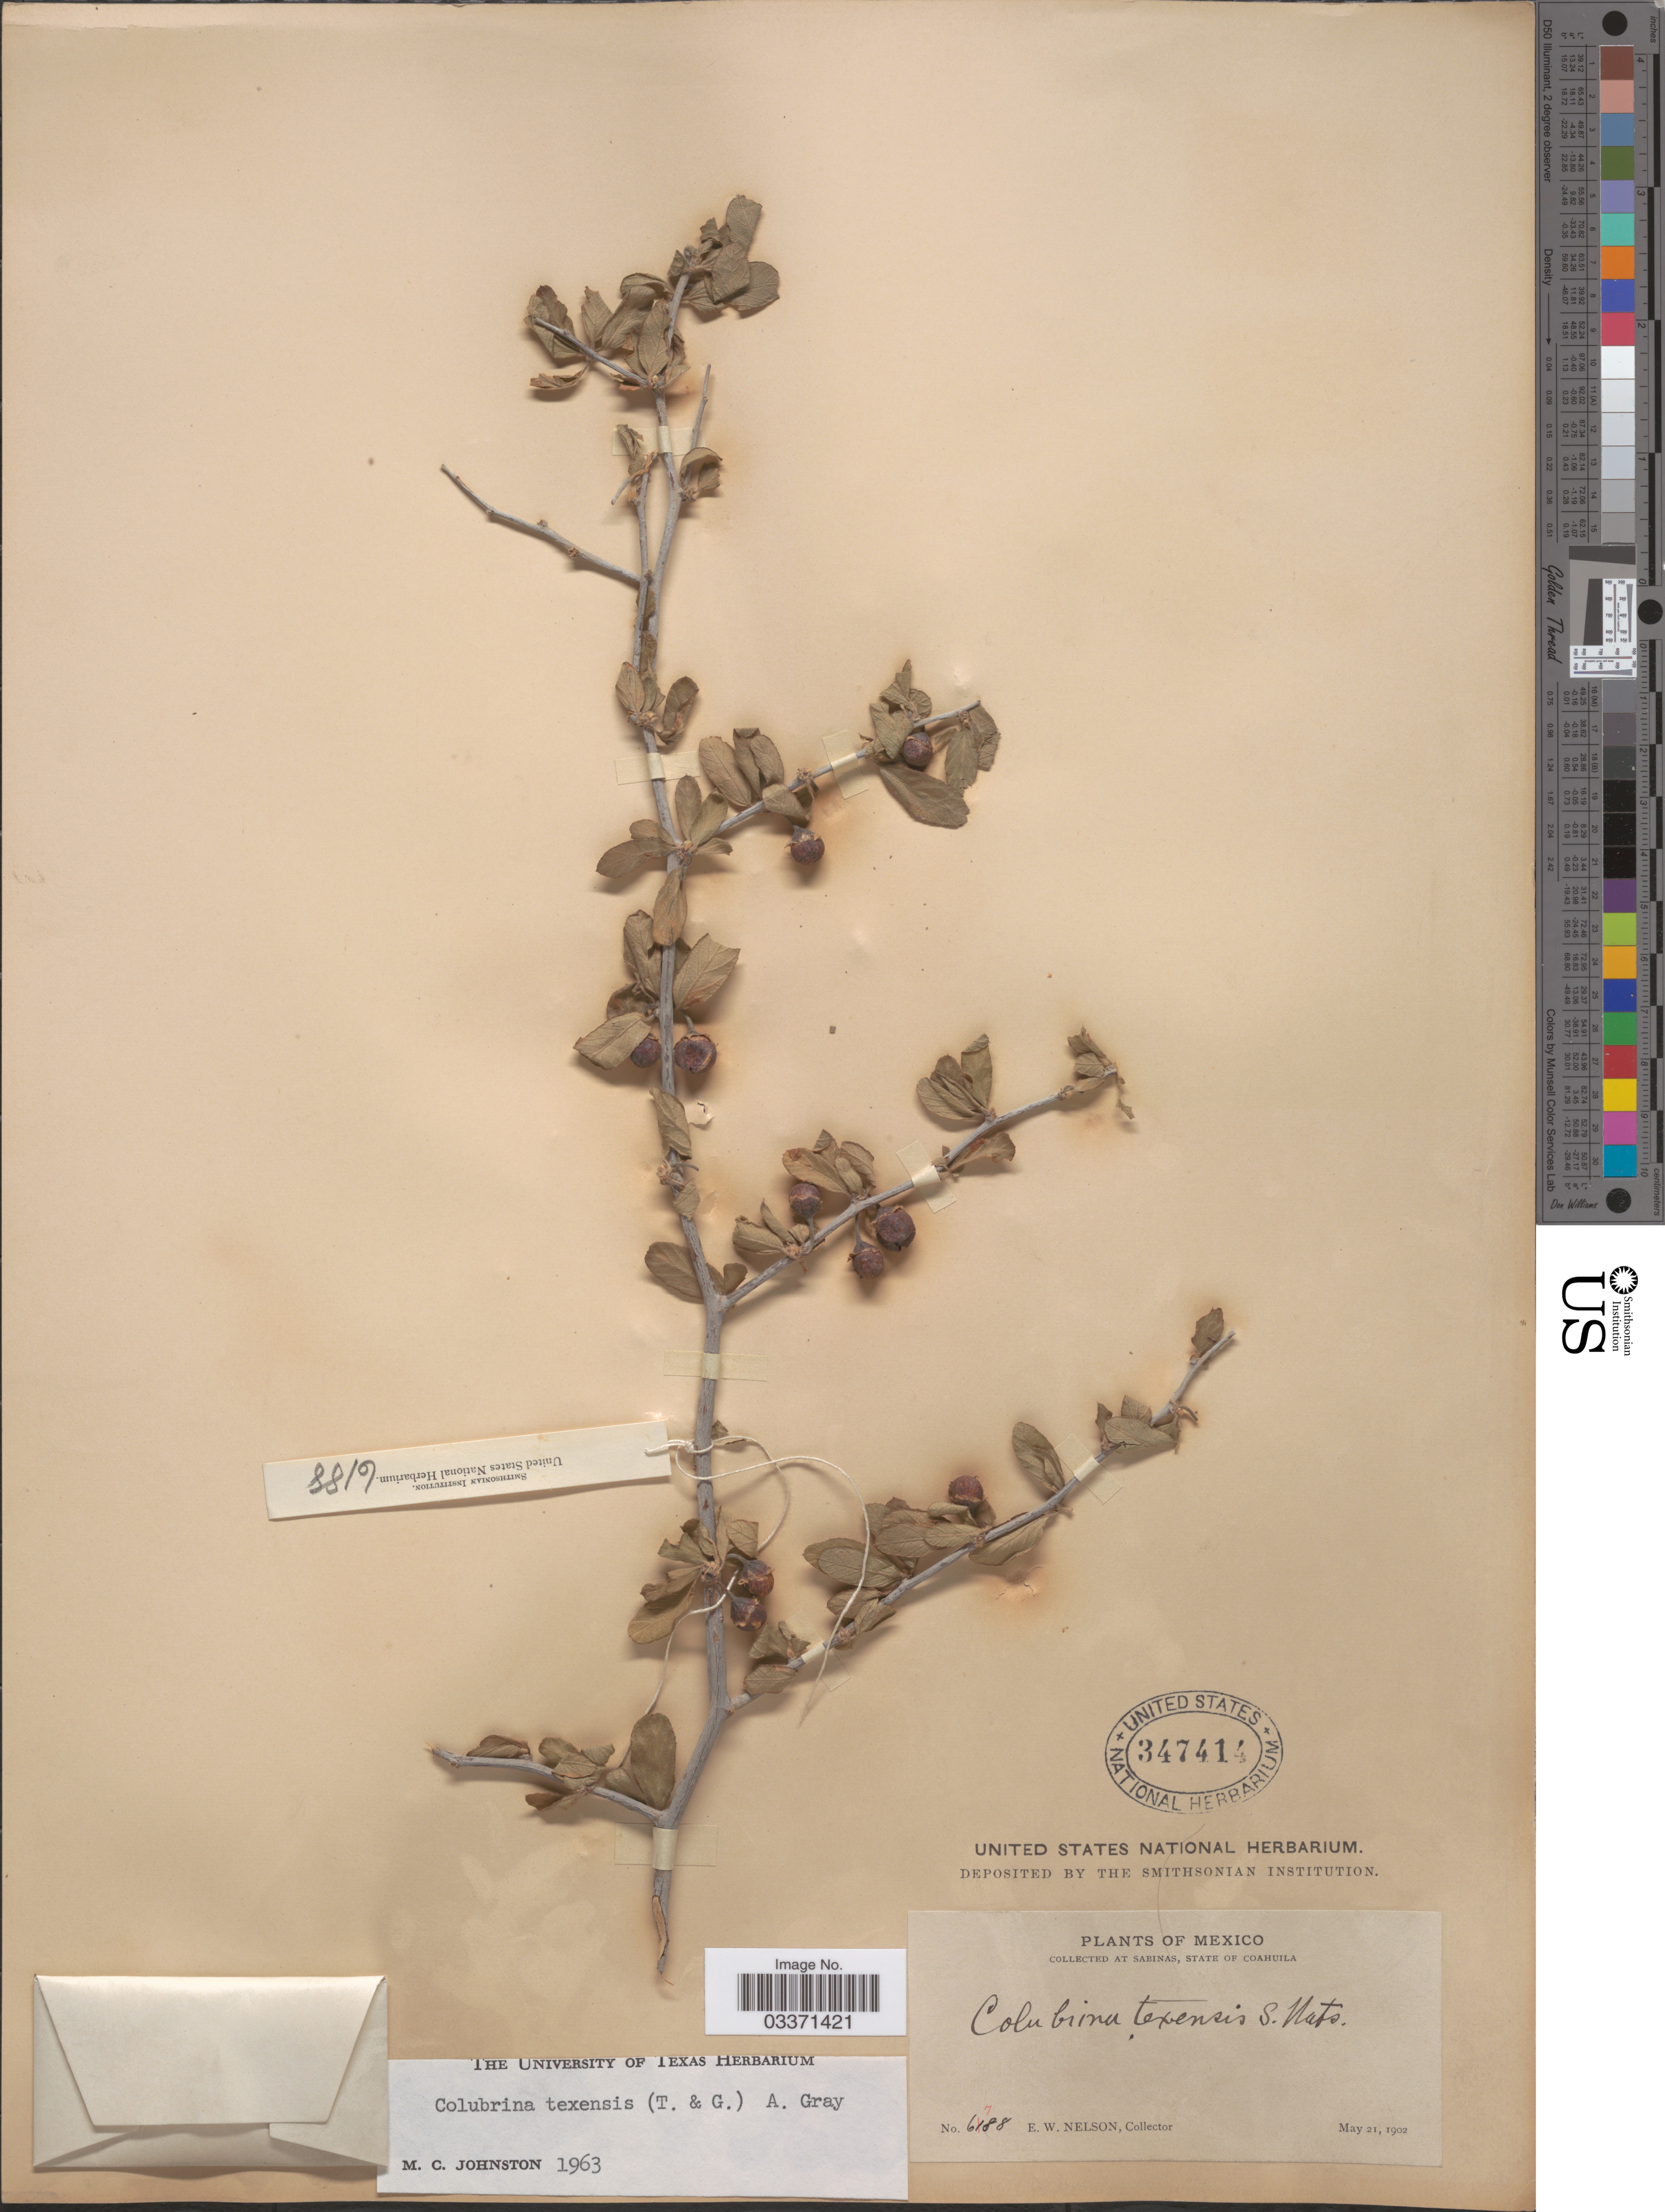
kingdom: Plantae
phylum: Tracheophyta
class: Magnoliopsida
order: Rosales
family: Rhamnaceae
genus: Colubrina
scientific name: Colubrina texensis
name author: (Torr. & A. Gray) A. Gray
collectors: E. W. Nelson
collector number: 6788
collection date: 1902-05-21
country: Mexico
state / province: Coahuila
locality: At Sabinas.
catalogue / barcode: US 347414